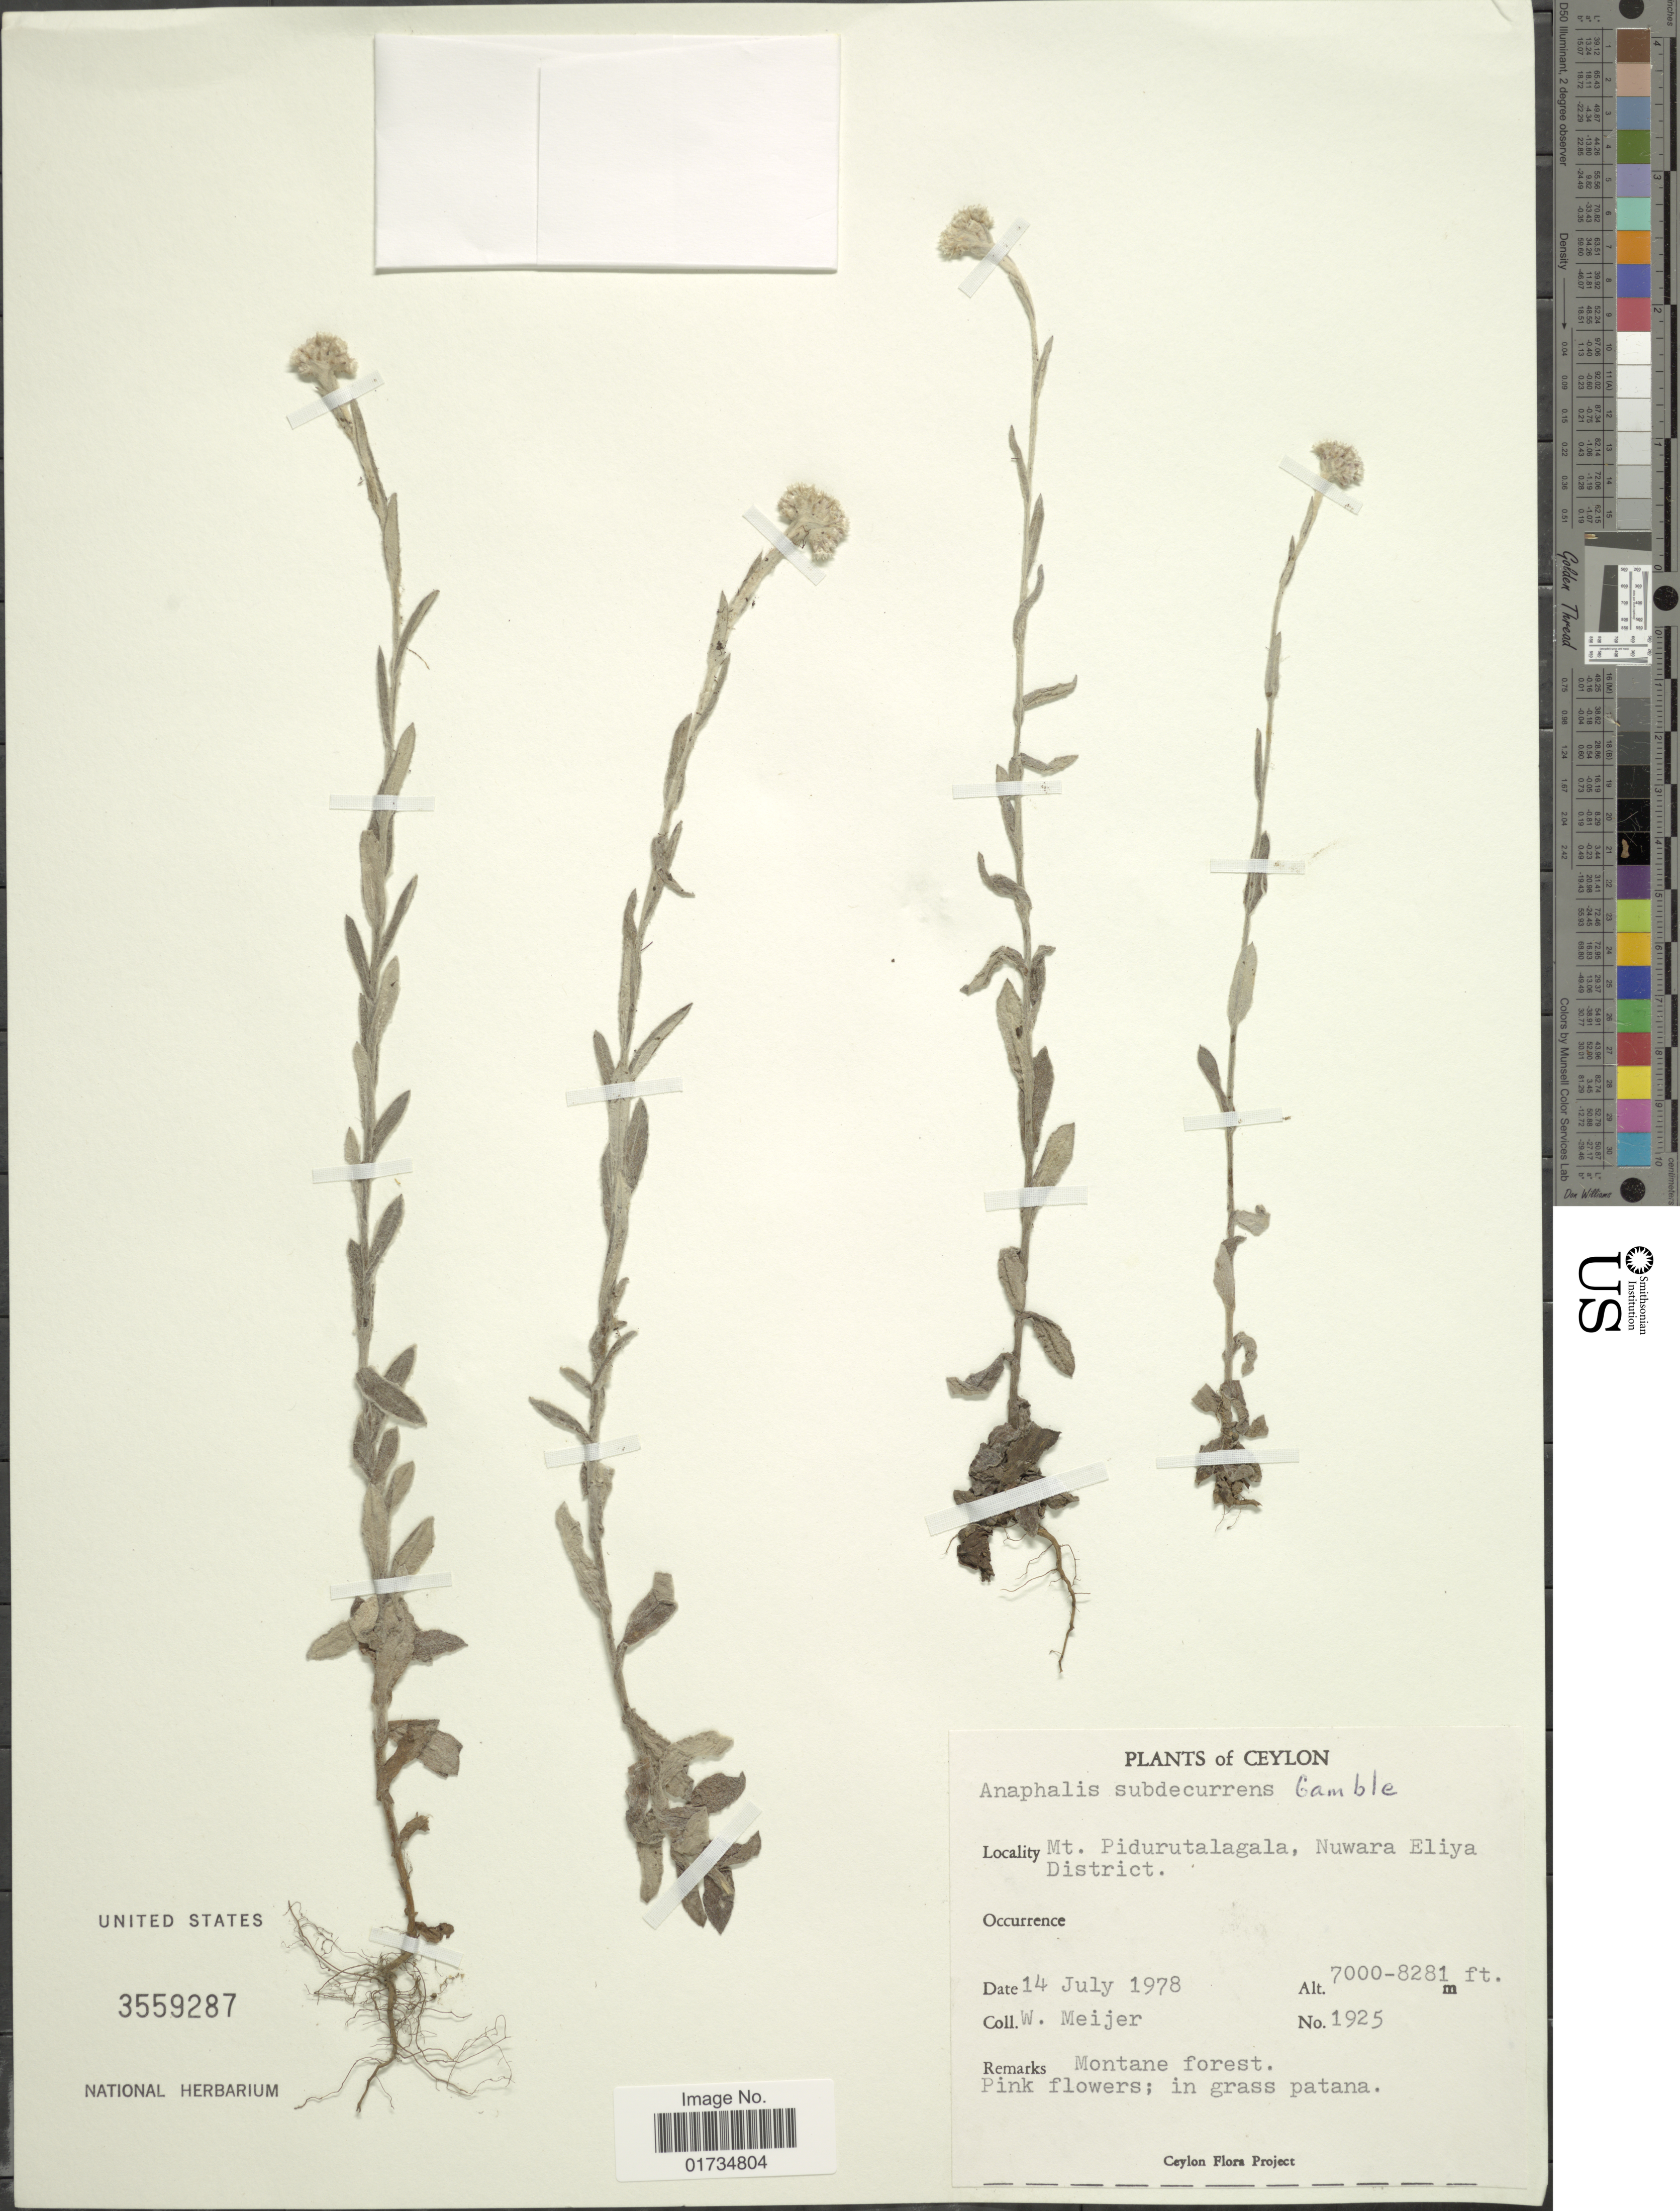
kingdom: Plantae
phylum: Tracheophyta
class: Magnoliopsida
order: Asterales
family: Asteraceae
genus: Anaphalis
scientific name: Anaphalis subdecurrens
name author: (DC.) Gamble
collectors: W. Meijer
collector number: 1925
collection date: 1978-07-14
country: Sri Lanka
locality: Ceylon. Mt. Pidurutalagala, Nuwara Eliya District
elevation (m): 2134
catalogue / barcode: US 3559287